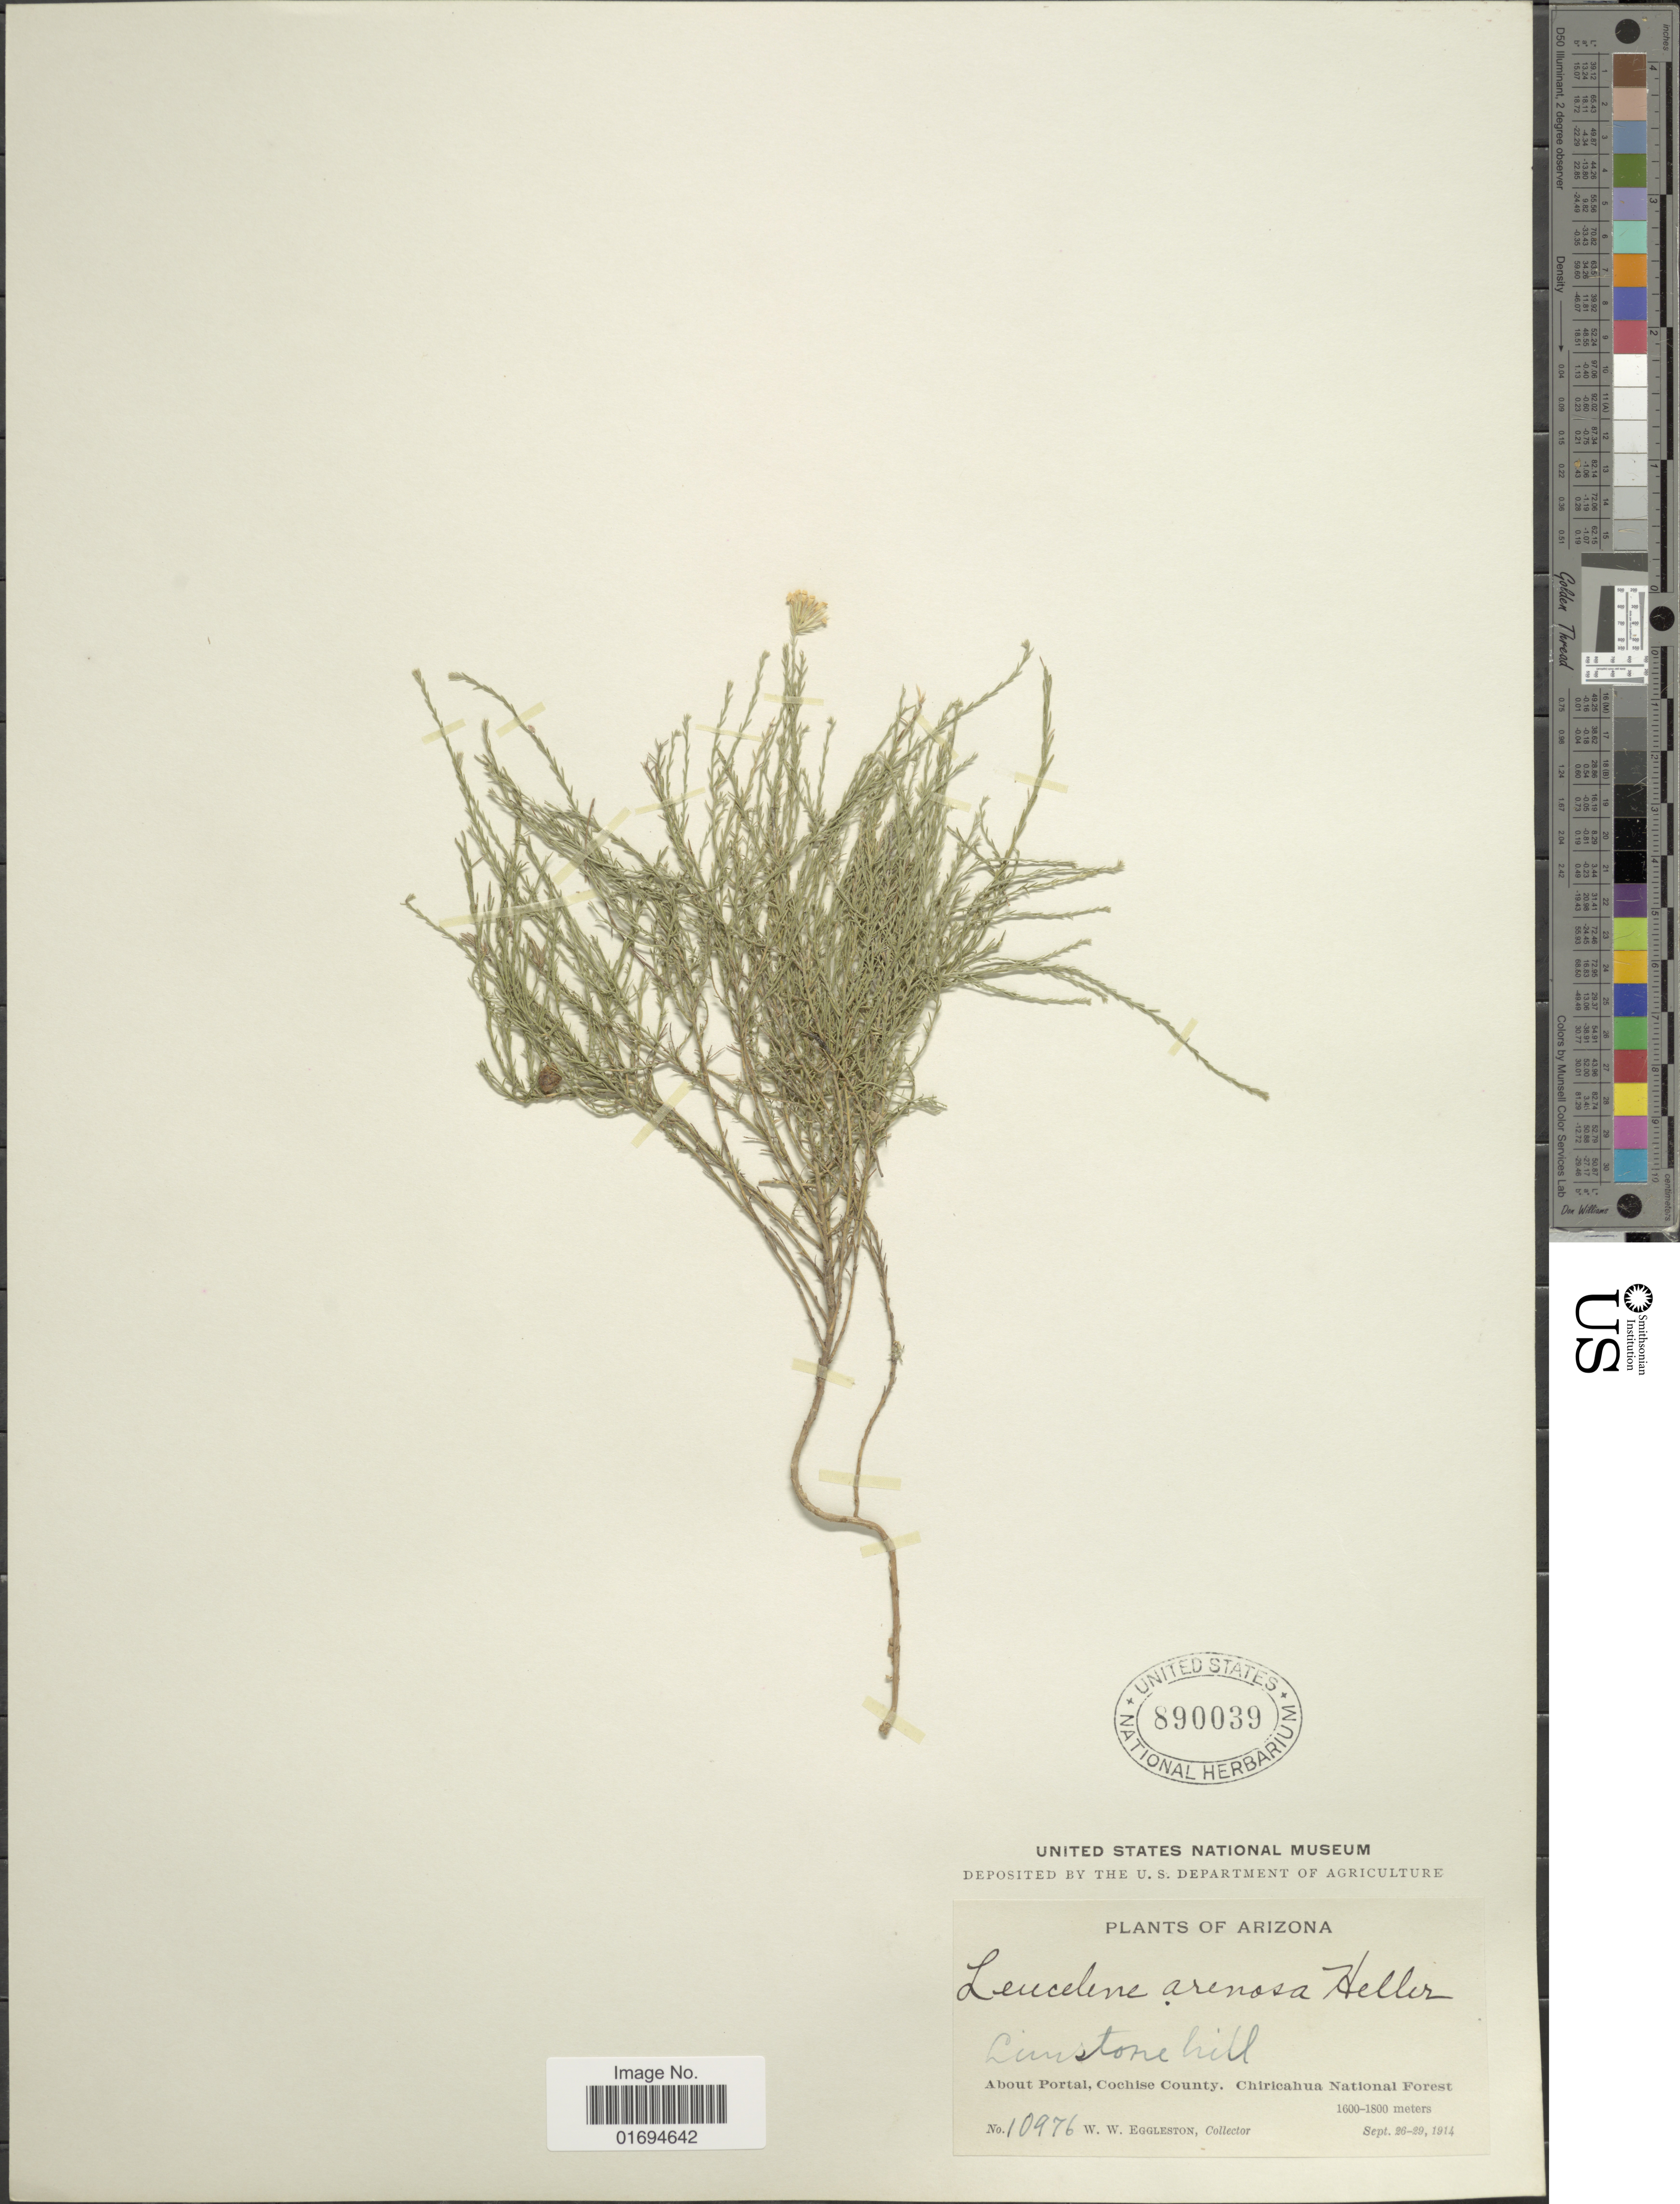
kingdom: Plantae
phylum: Tracheophyta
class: Magnoliopsida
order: Asterales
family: Asteraceae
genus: Chaetopappa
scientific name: Chaetopappa ericoides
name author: (Torr.) G.L. Nesom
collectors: W. W. Eggleston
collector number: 10976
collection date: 1914-09-26/1914-09-29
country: United States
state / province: Arizona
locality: About Portal, Cochise County, Chiricahua National Forest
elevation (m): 1600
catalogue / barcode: US 890039